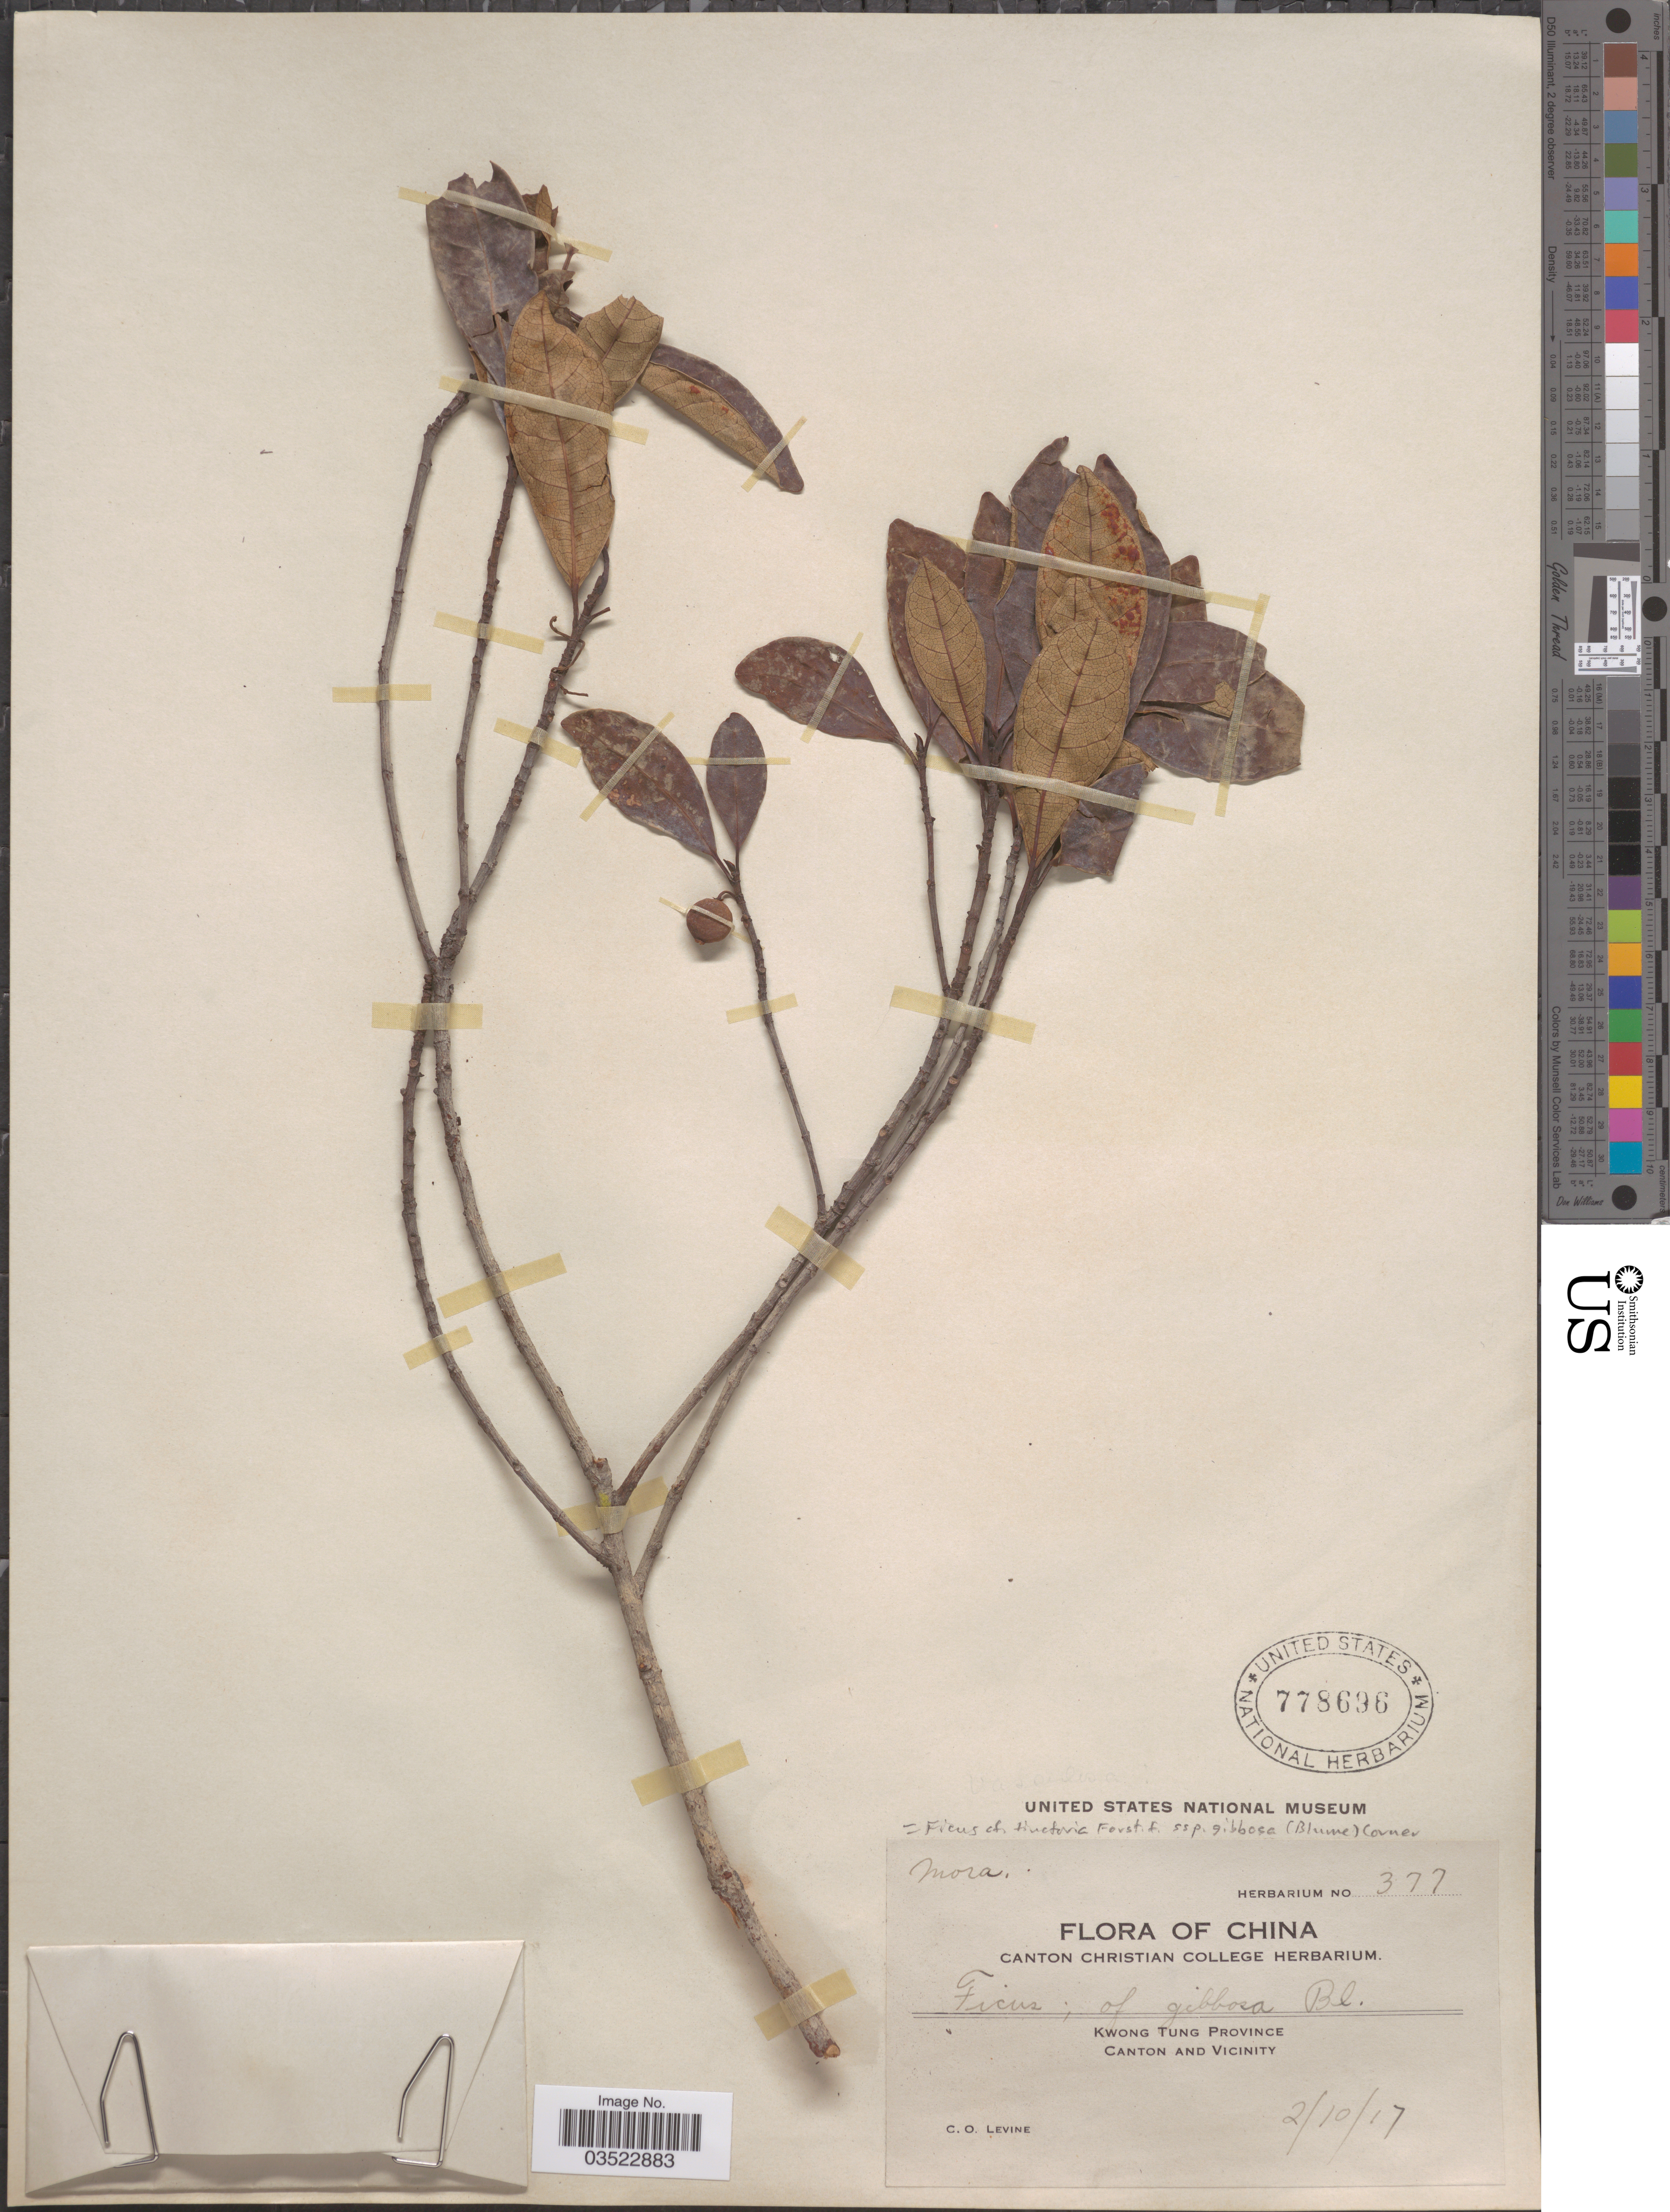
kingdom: Plantae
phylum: Tracheophyta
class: Magnoliopsida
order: Rosales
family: Moraceae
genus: Ficus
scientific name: Ficus tinctoria subsp. gibbosa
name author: (Blume) Corner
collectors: C. O. Levine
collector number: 377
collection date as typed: Transcribed d/m/y: 2/10/17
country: China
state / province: Guangdong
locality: Kwong Tung Province. Canton and Vicinity.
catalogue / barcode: US 778696